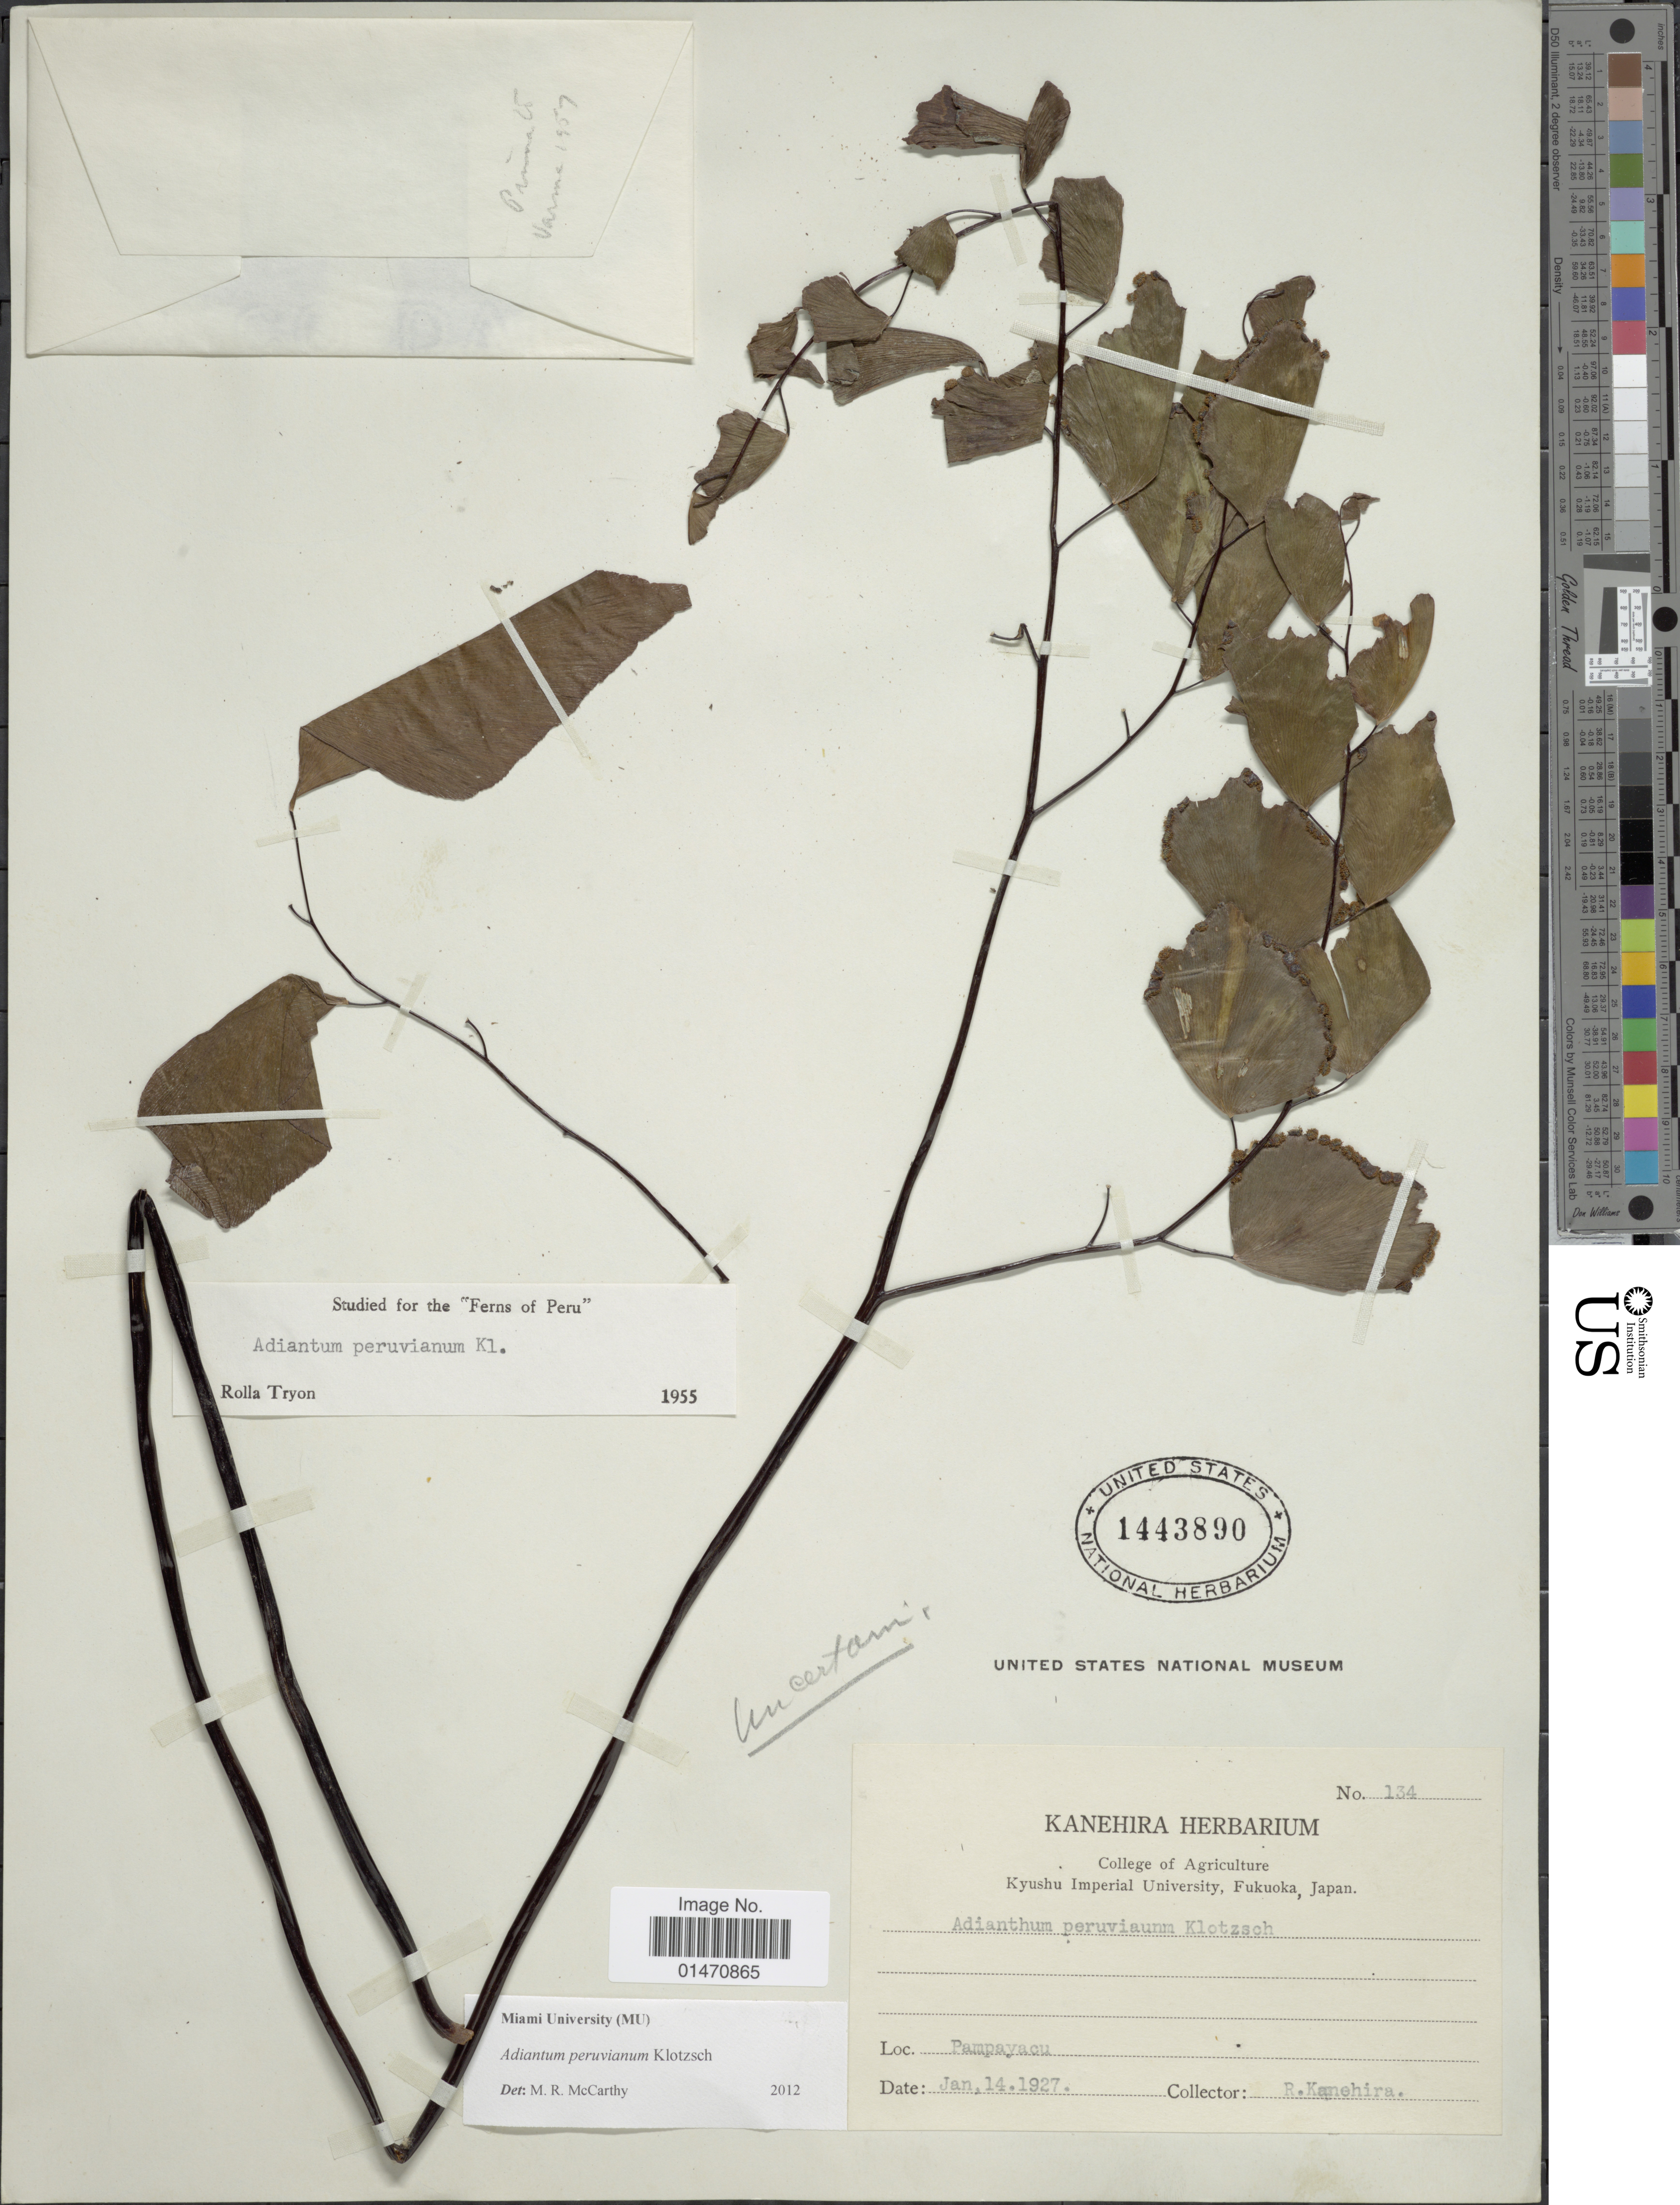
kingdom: Plantae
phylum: Tracheophyta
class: Polypodiopsida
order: Polypodiales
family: Pteridaceae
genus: Adiantum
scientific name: Adiantum peruvianum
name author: Klotzsch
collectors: R. Kanehira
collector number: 134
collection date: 1927-01-14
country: Peru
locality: Pampayacu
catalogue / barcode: US 1443890